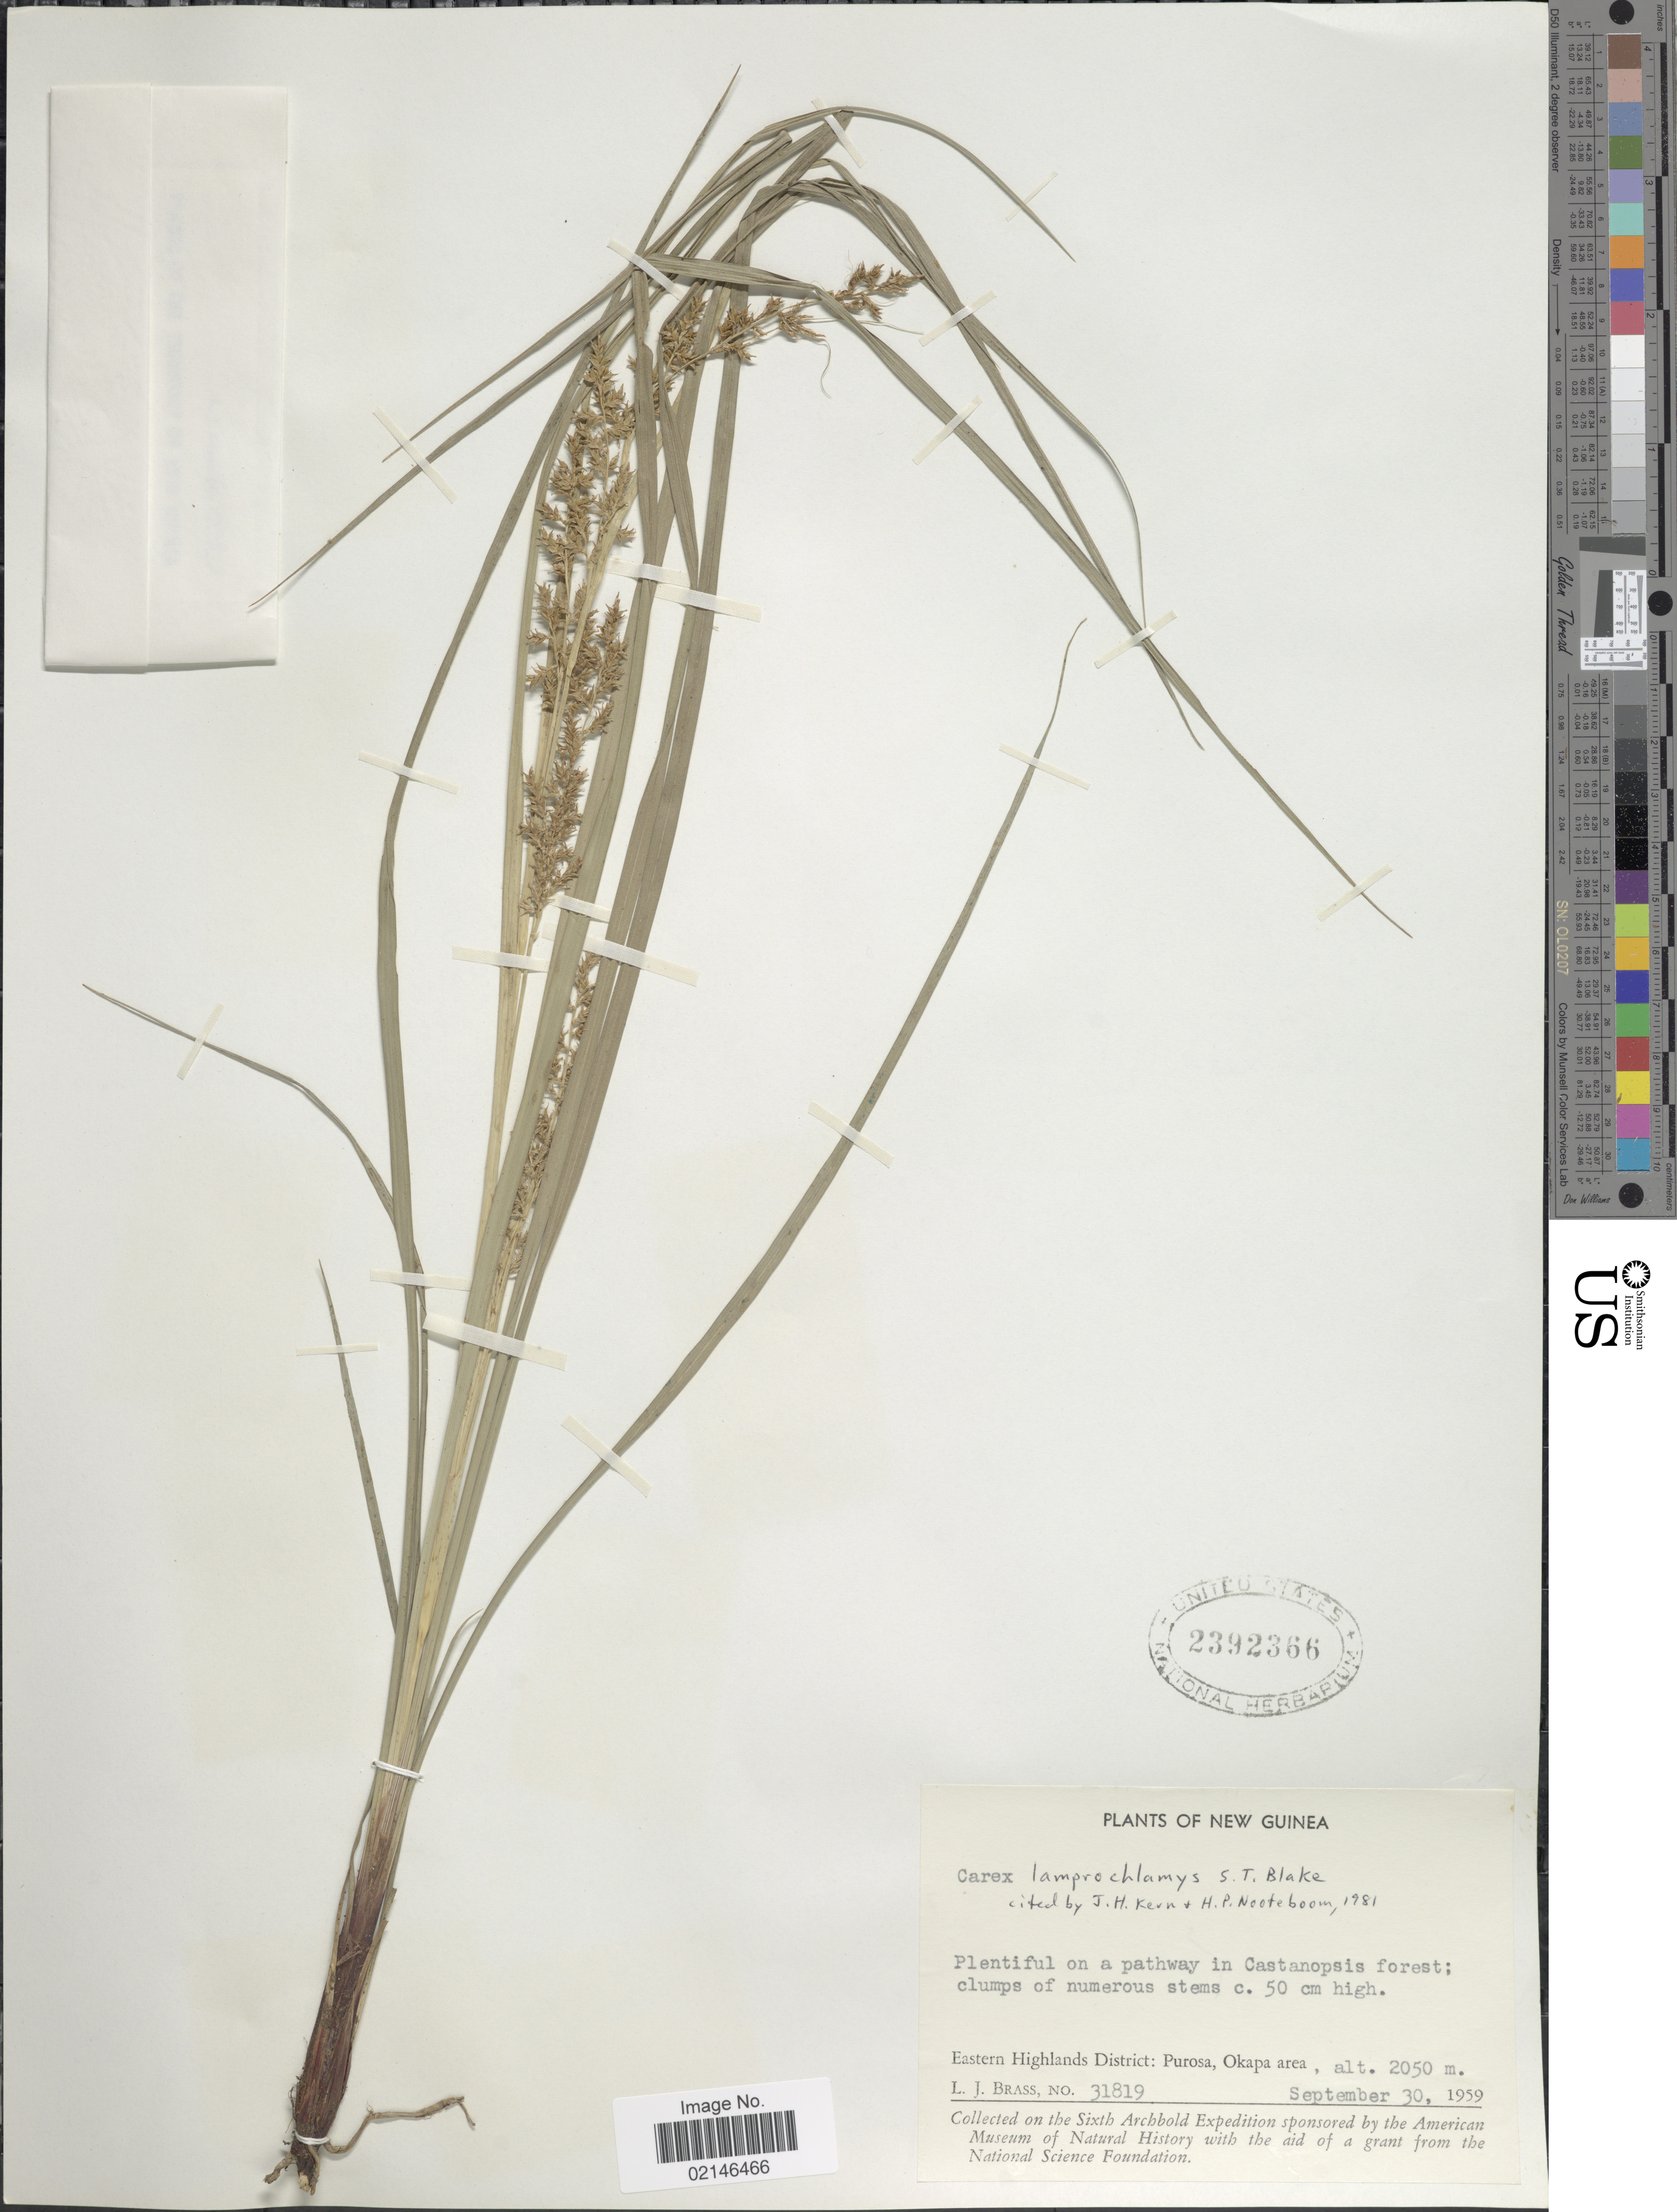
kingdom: Plantae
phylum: Tracheophyta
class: Liliopsida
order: Poales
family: Cyperaceae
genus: Carex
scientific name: Carex lamprochlamys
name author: S.T. Blake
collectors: L. J. Brass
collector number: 31819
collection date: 1959-09-30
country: Papua New Guinea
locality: New Guinea, Eastern Highlands District: Purosa, Okapa area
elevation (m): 2050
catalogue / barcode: US 2392366